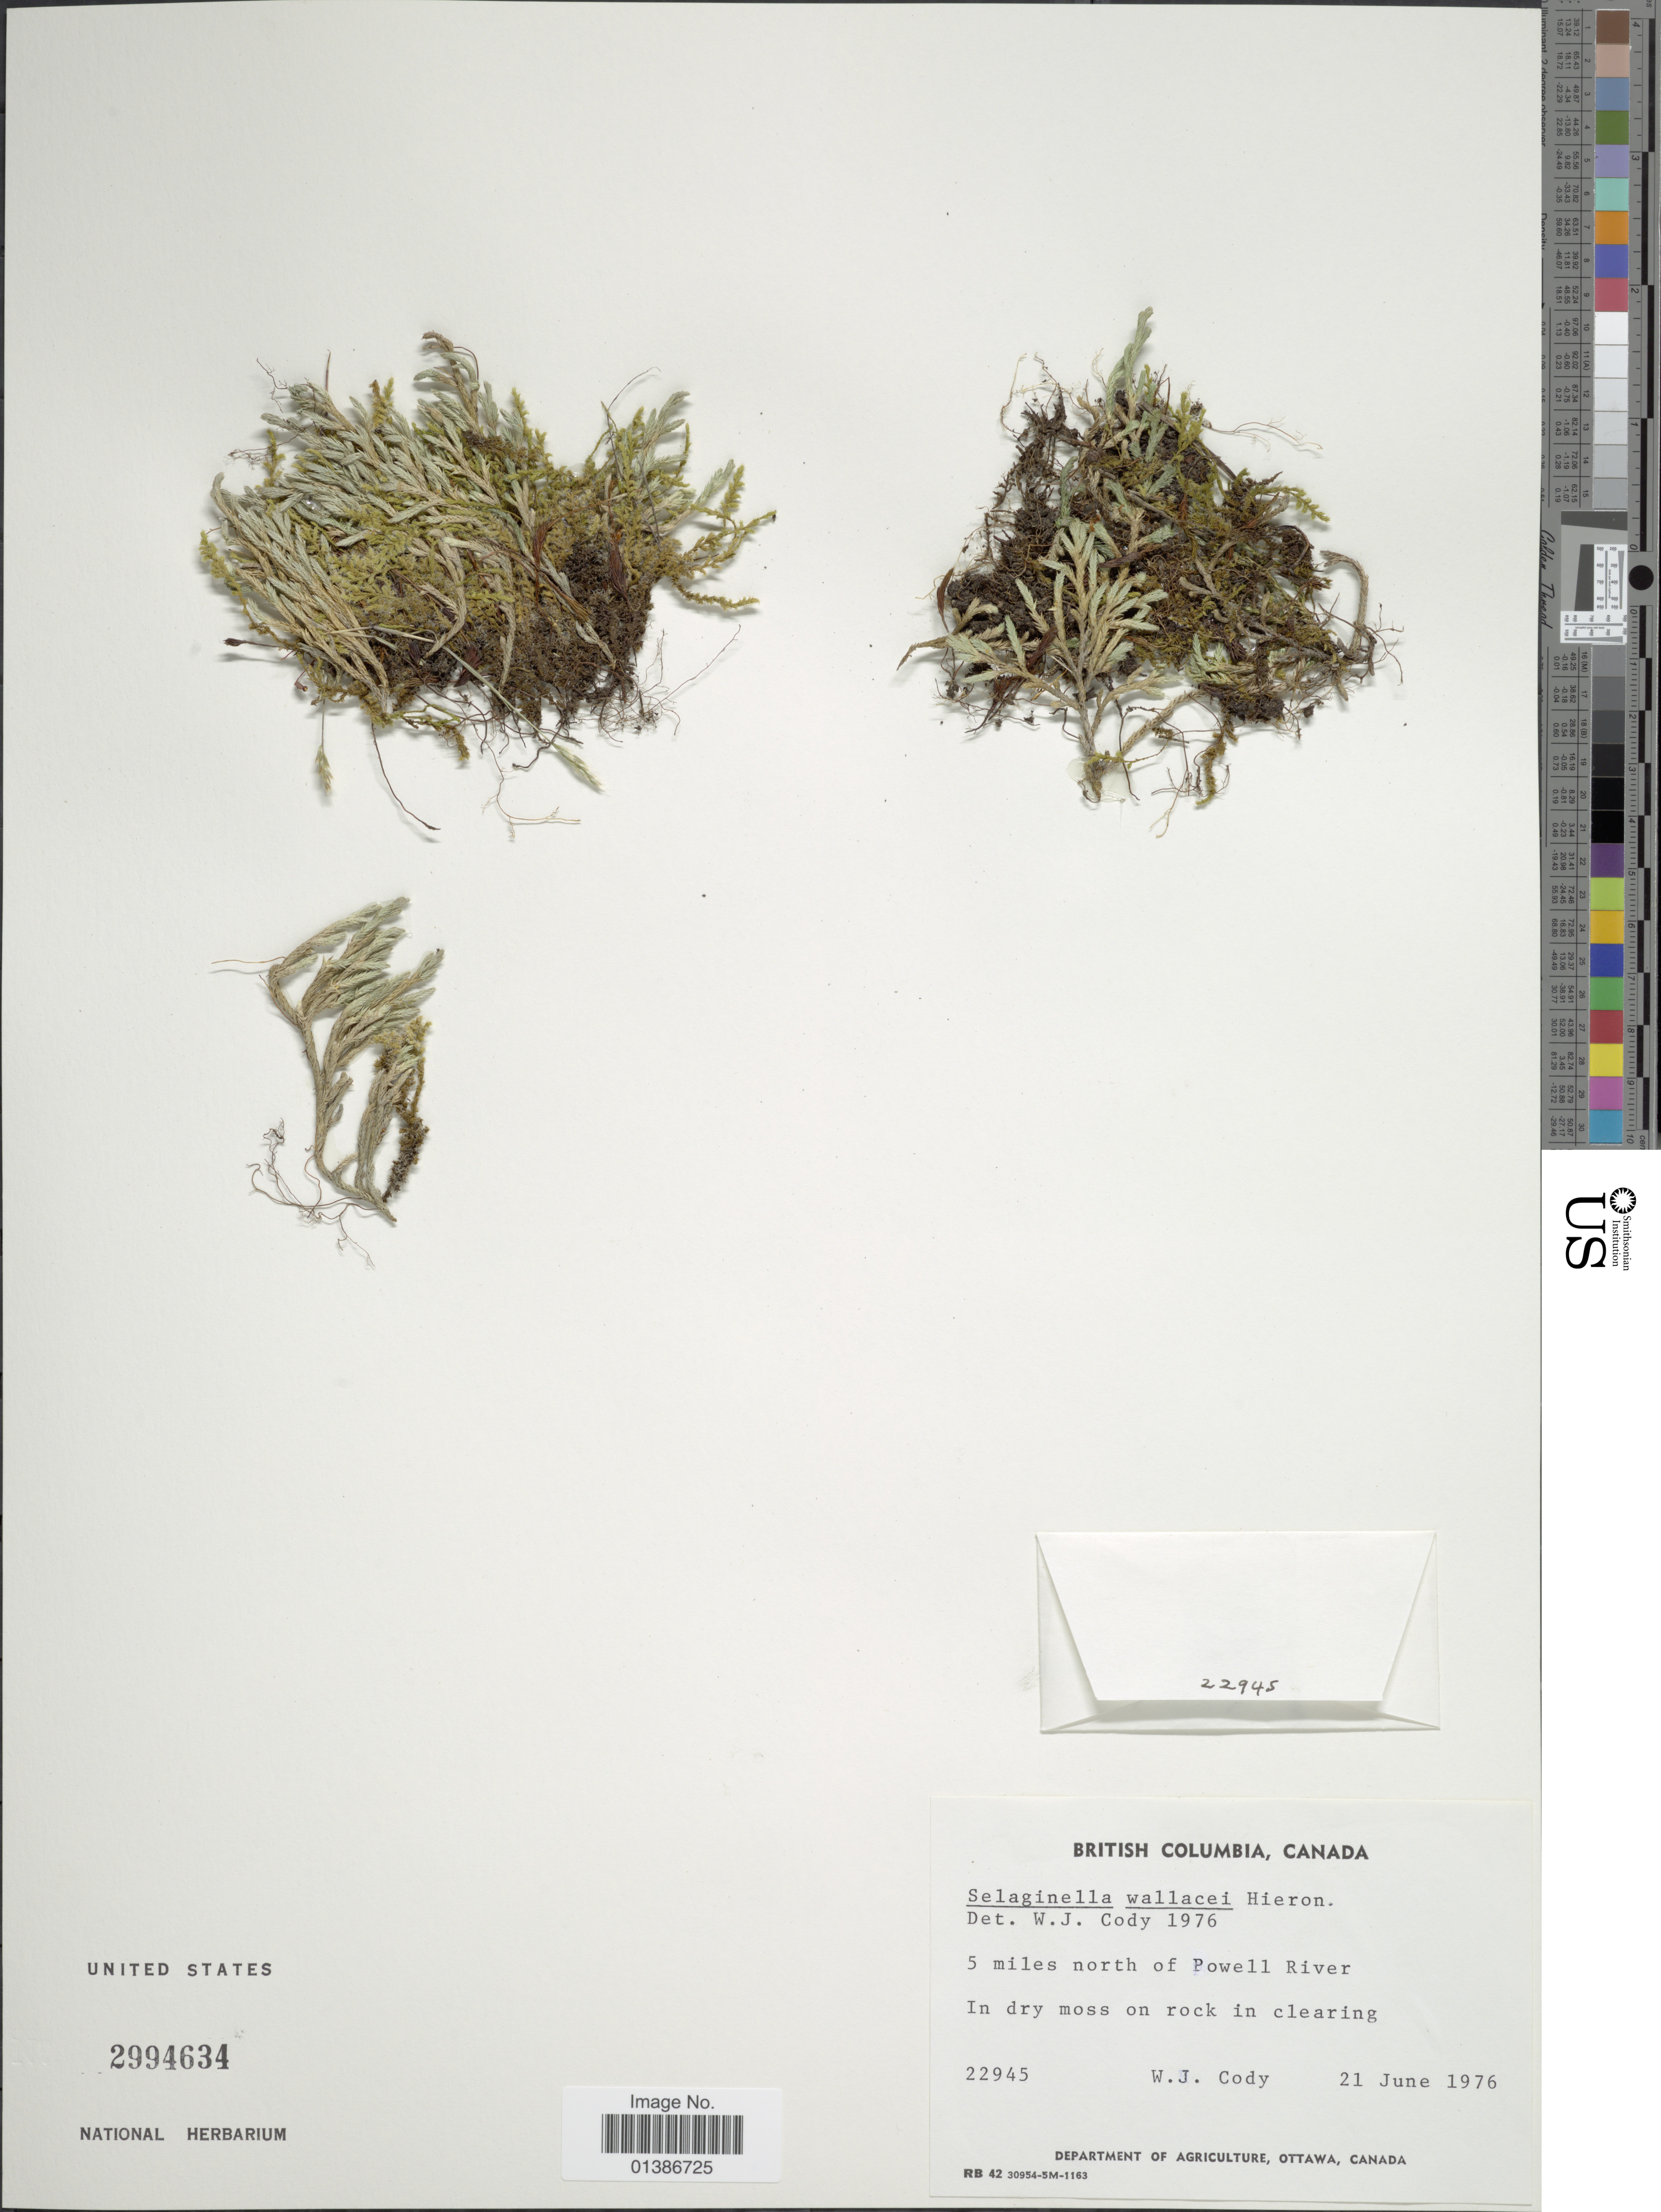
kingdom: Plantae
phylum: Tracheophyta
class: Lycopodiopsida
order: Selaginellales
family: Selaginellaceae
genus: Selaginella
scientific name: Selaginella wallacei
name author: Hieron.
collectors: W. Cody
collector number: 22945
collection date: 1976-06-21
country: Canada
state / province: British Columbia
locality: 5 miles north of Powell River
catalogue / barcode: US 2994634